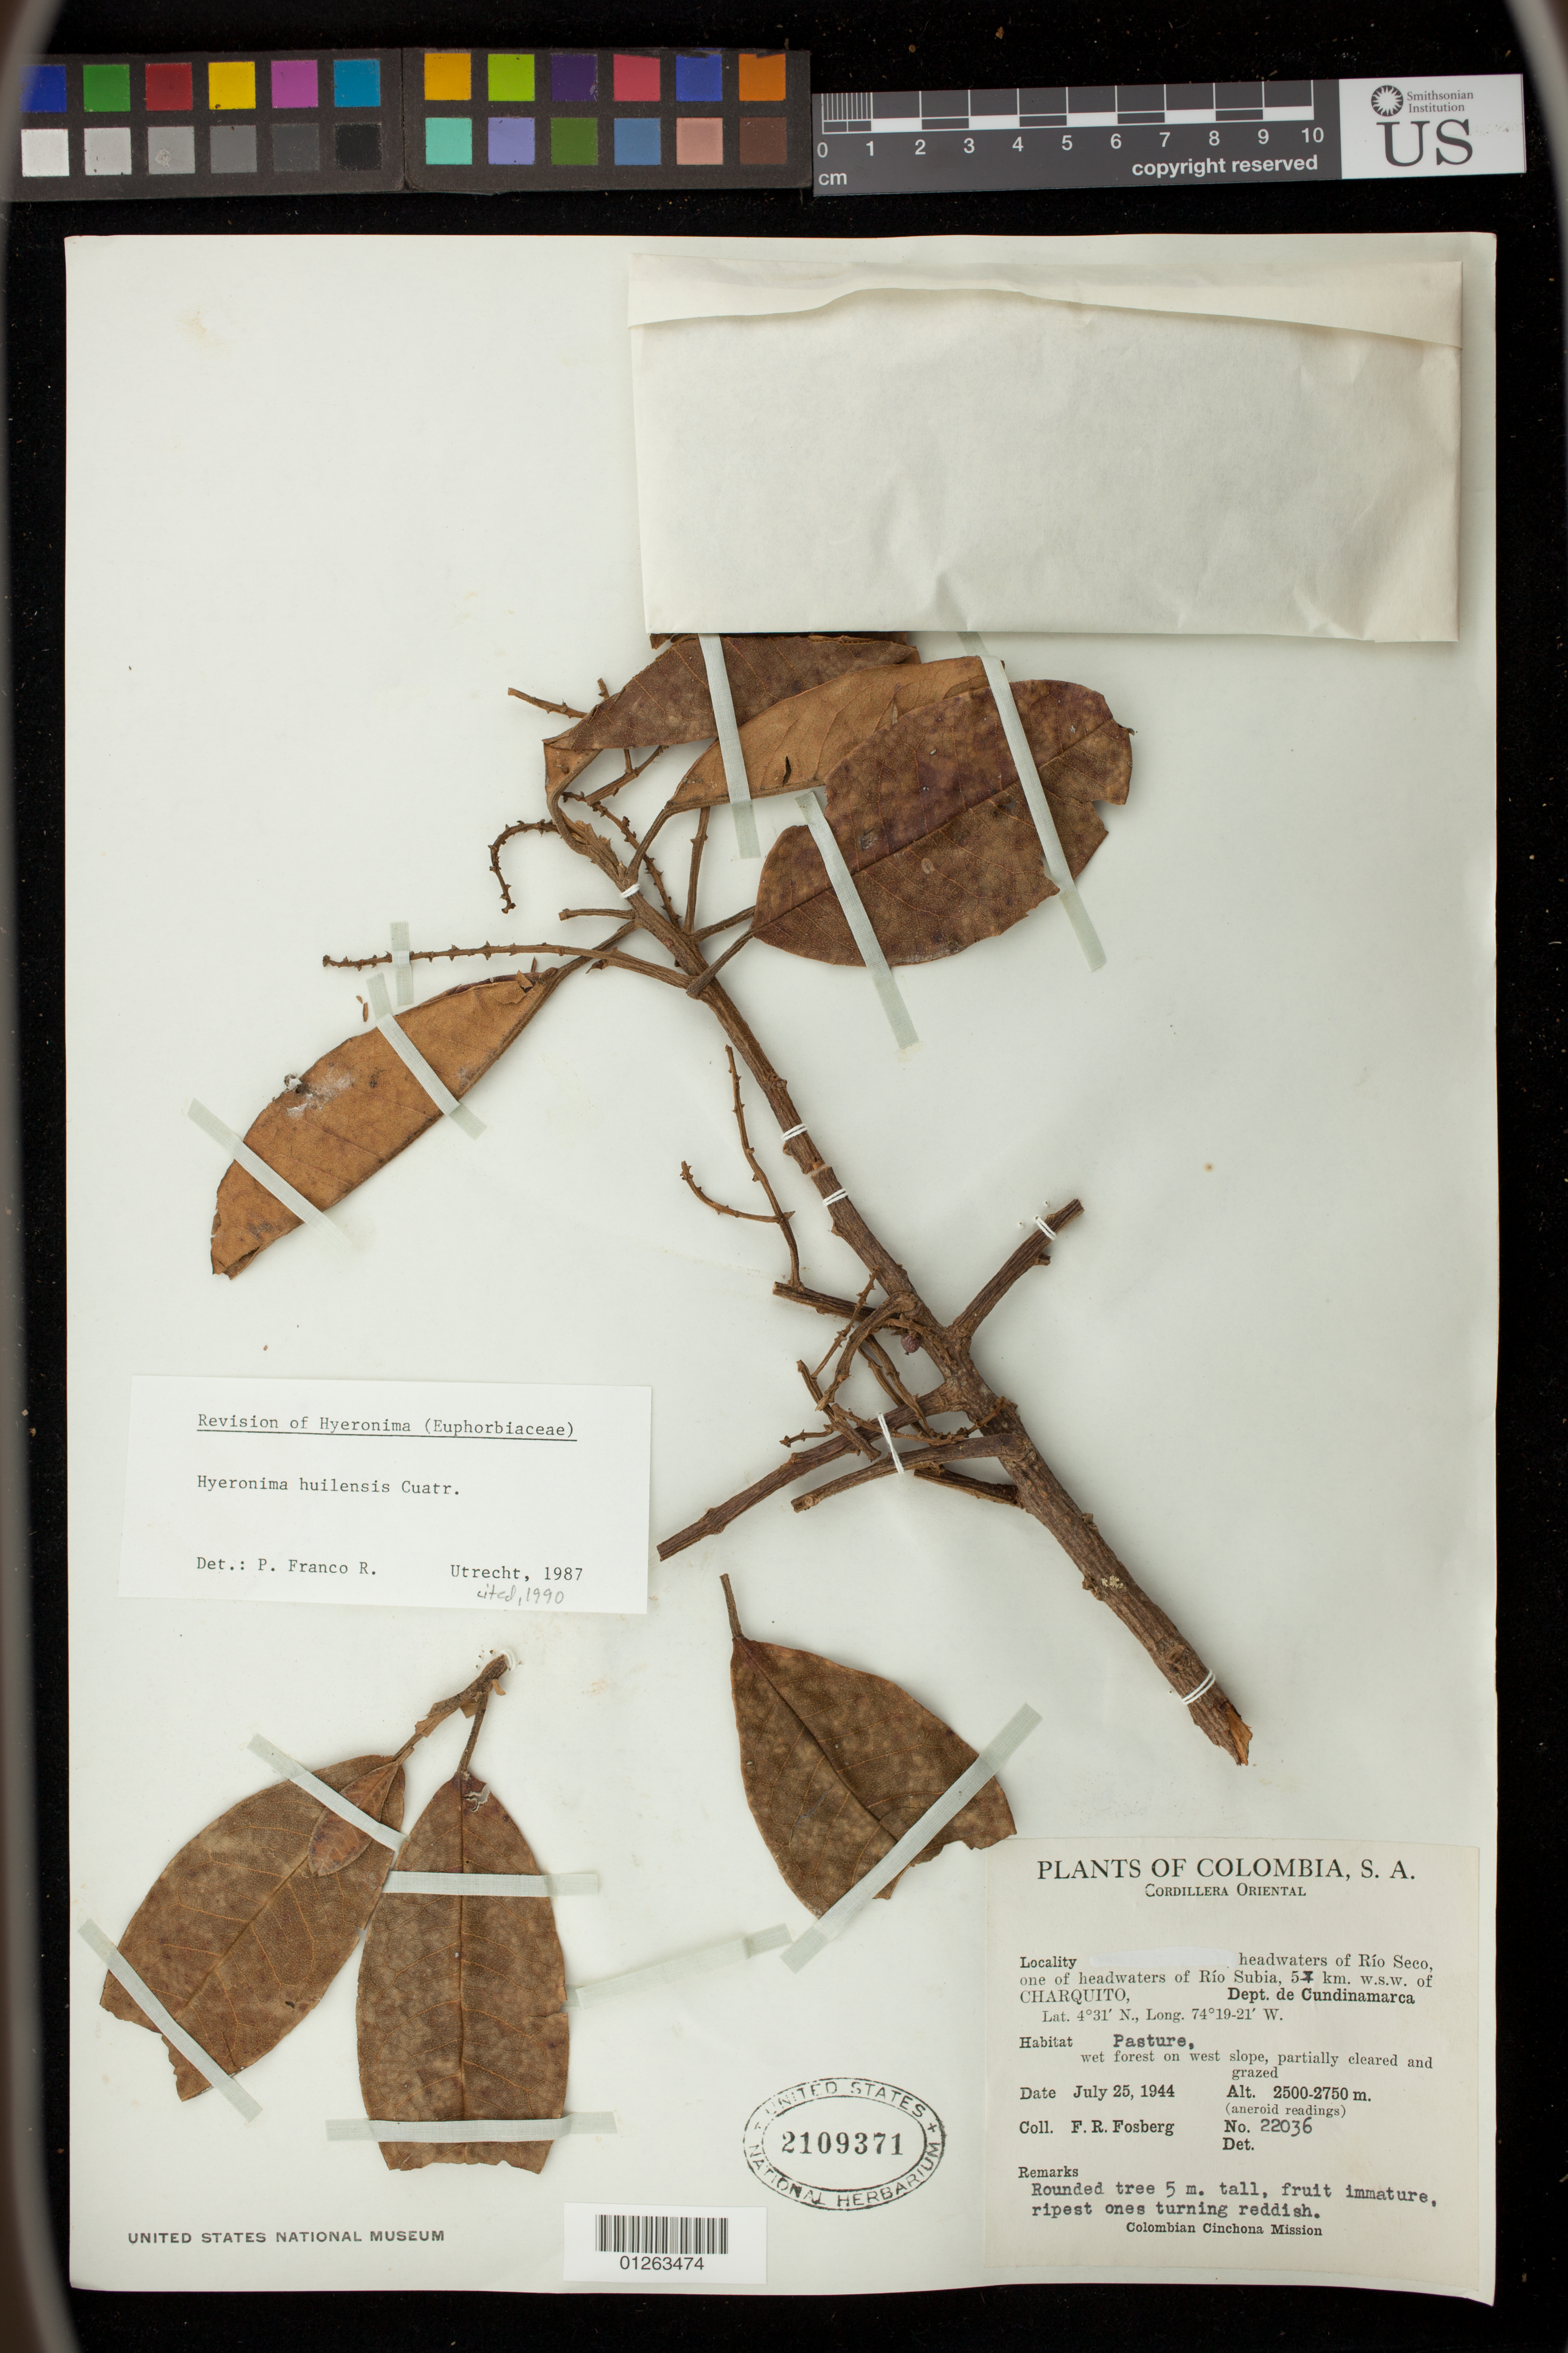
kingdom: Plantae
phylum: Tracheophyta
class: Magnoliopsida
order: Malpighiales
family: Phyllanthaceae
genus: Hieronyma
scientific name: Hieronyma huilensis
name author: Cuatrec.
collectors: F. R. Fosberg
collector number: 22036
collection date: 1944-07-25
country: Colombia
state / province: Cundinamarca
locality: headwaters of Rio Seco, one of headwaters of Rio Subia, 5-7 km. w.s.w. of Charquito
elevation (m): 2500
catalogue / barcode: US 2109371